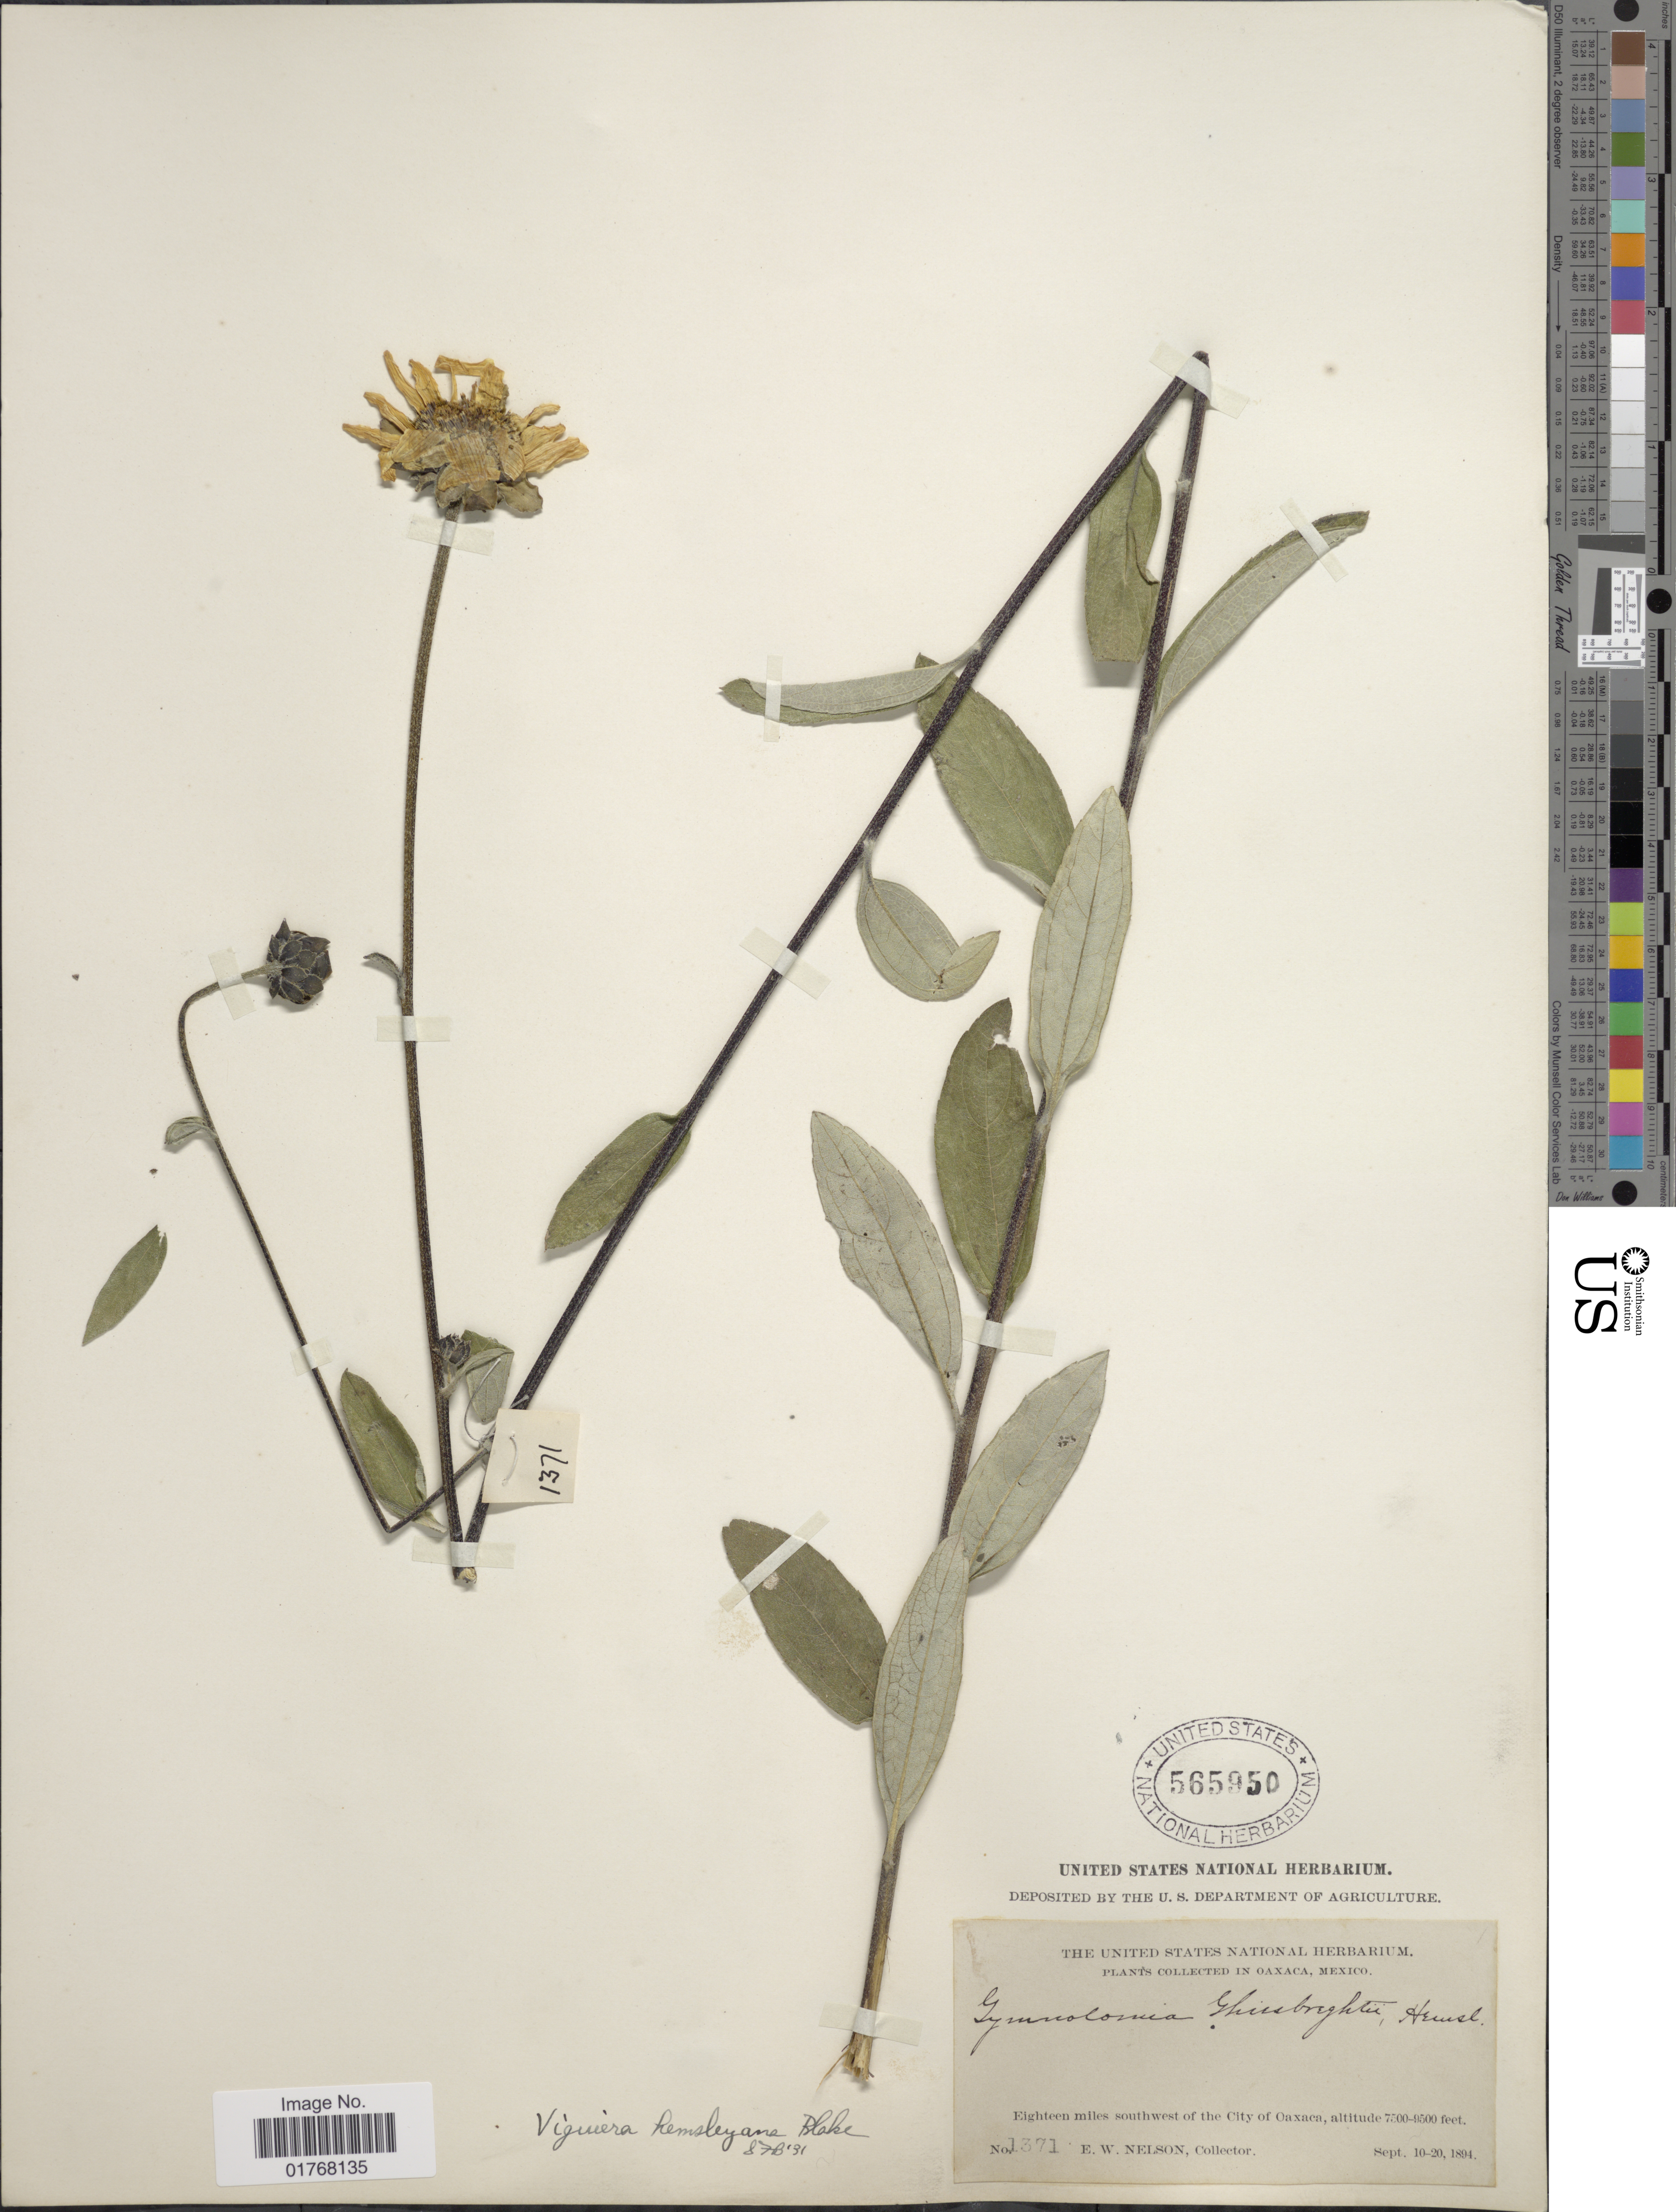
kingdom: Plantae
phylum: Tracheophyta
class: Magnoliopsida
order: Asterales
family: Asteraceae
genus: Viguiera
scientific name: Viguiera hemsleyana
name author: S.F. Blake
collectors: E. W. Nelson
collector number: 1371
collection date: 1894-09-10/1894-10-20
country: Mexico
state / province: Oaxaca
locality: Eighteen miles southwest of the City of Oaxaca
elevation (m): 2286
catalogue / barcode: US 565950